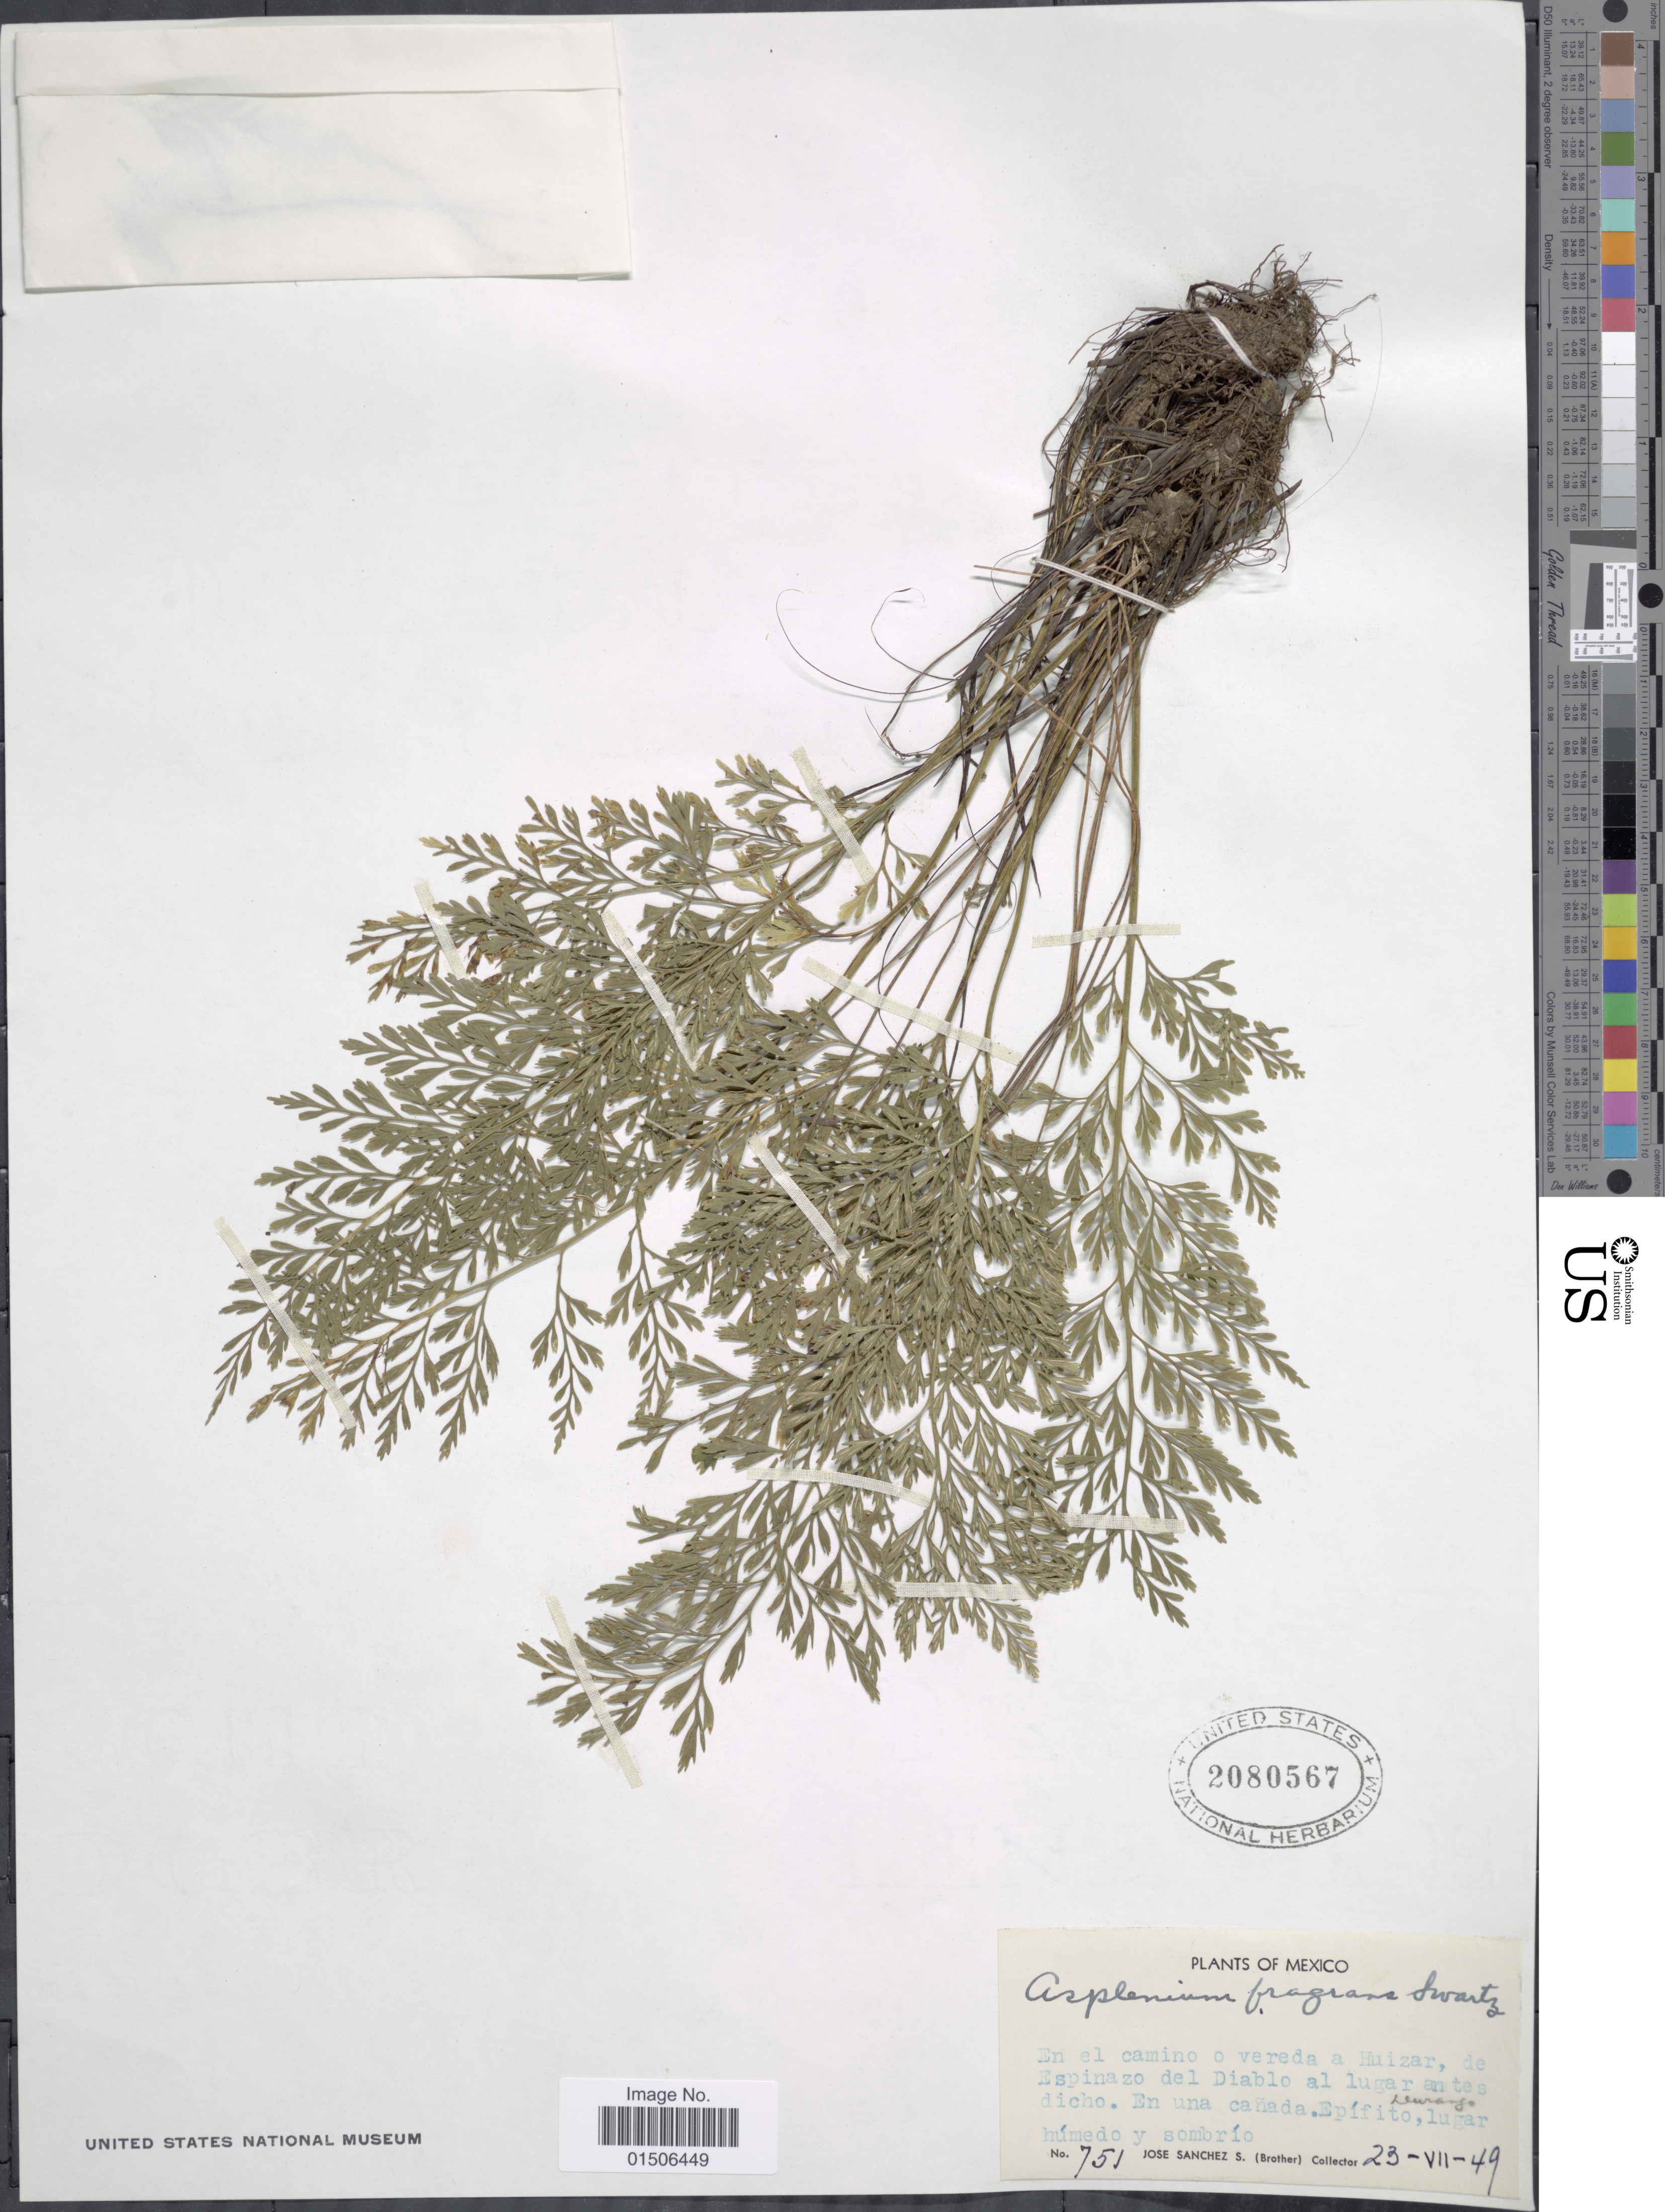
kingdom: Plantae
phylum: Tracheophyta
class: Polypodiopsida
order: Polypodiales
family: Aspleniaceae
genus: Asplenium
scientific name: Asplenium fragrans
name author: Sw.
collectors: J. Sanchez S.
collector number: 751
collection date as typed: Transcribed d/m/y: 23/7/49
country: Mexico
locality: En el camino o vereda a Huizar, de Espinazo del Diablo al lugar antes dicho. En una cañada. Epífito, lugar húmedo y sombrío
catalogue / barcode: US 2080567